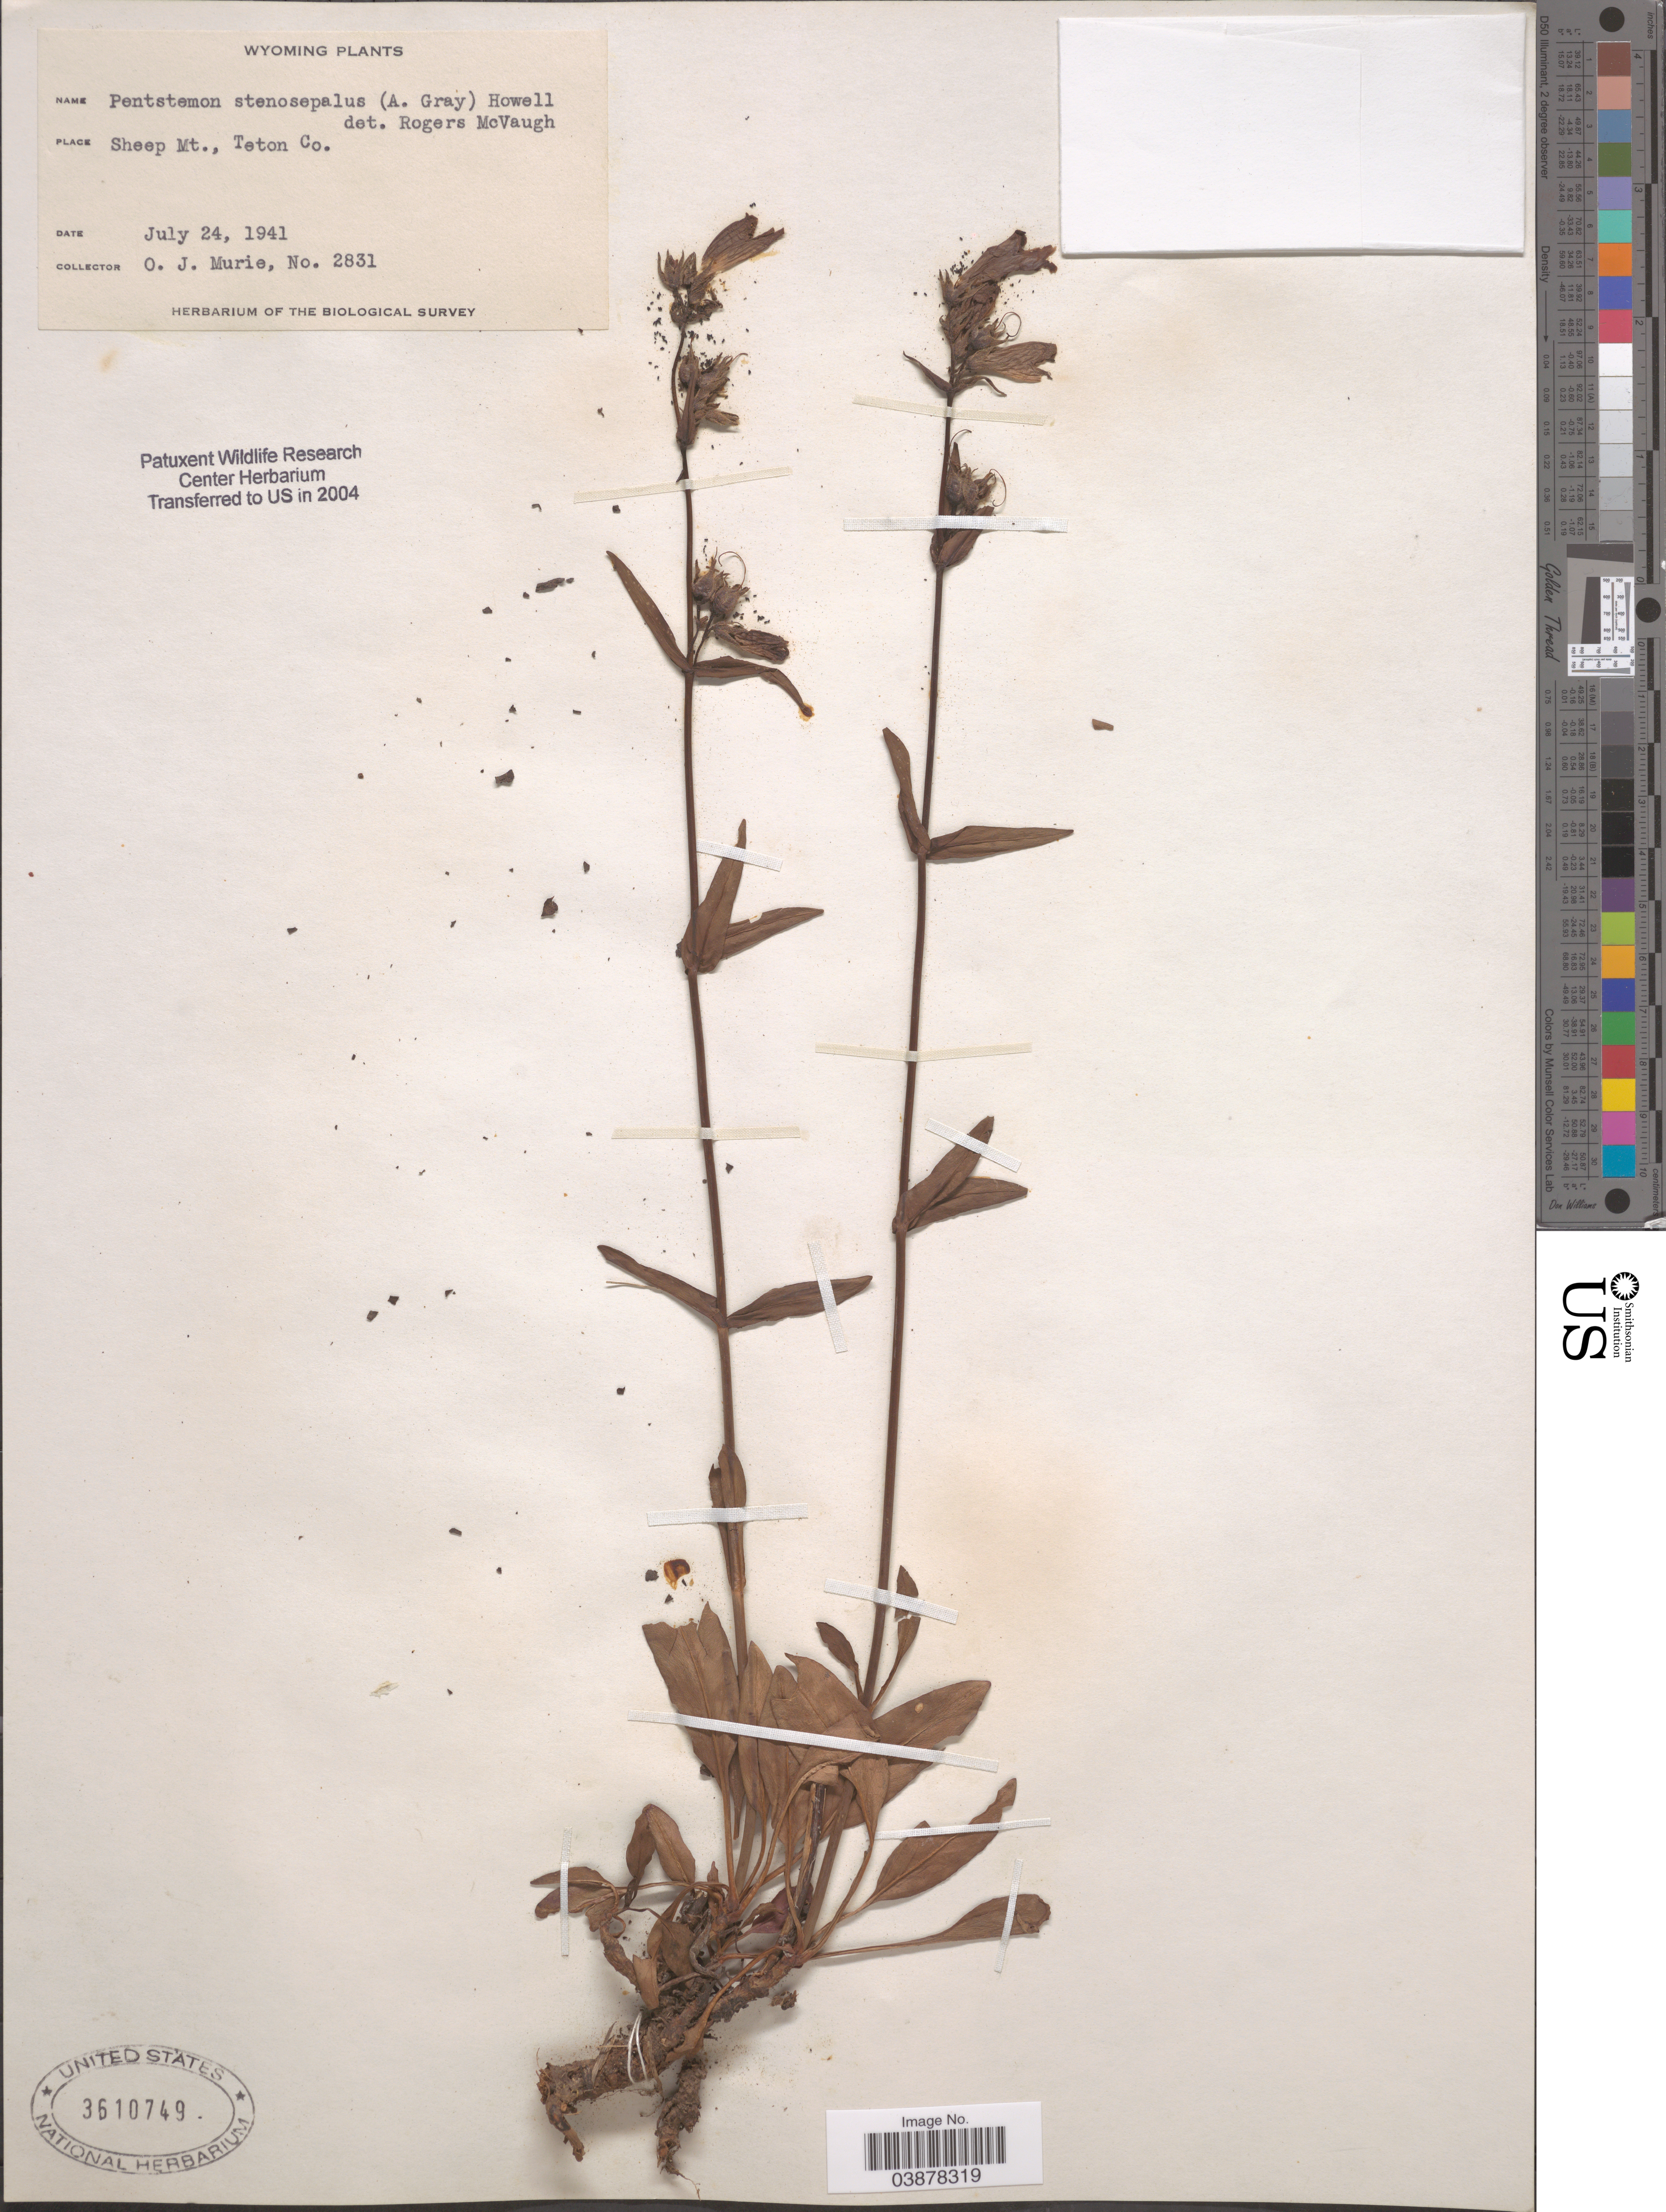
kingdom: Plantae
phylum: Tracheophyta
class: Magnoliopsida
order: Lamiales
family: Plantaginaceae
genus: Penstemon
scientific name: Penstemon stenosepalus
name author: (A. Gray) Howell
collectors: O. Murie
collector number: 2831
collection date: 1941-07-24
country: United States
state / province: Wyoming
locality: Sheep Mt., Teton Co.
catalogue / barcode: US 3610749